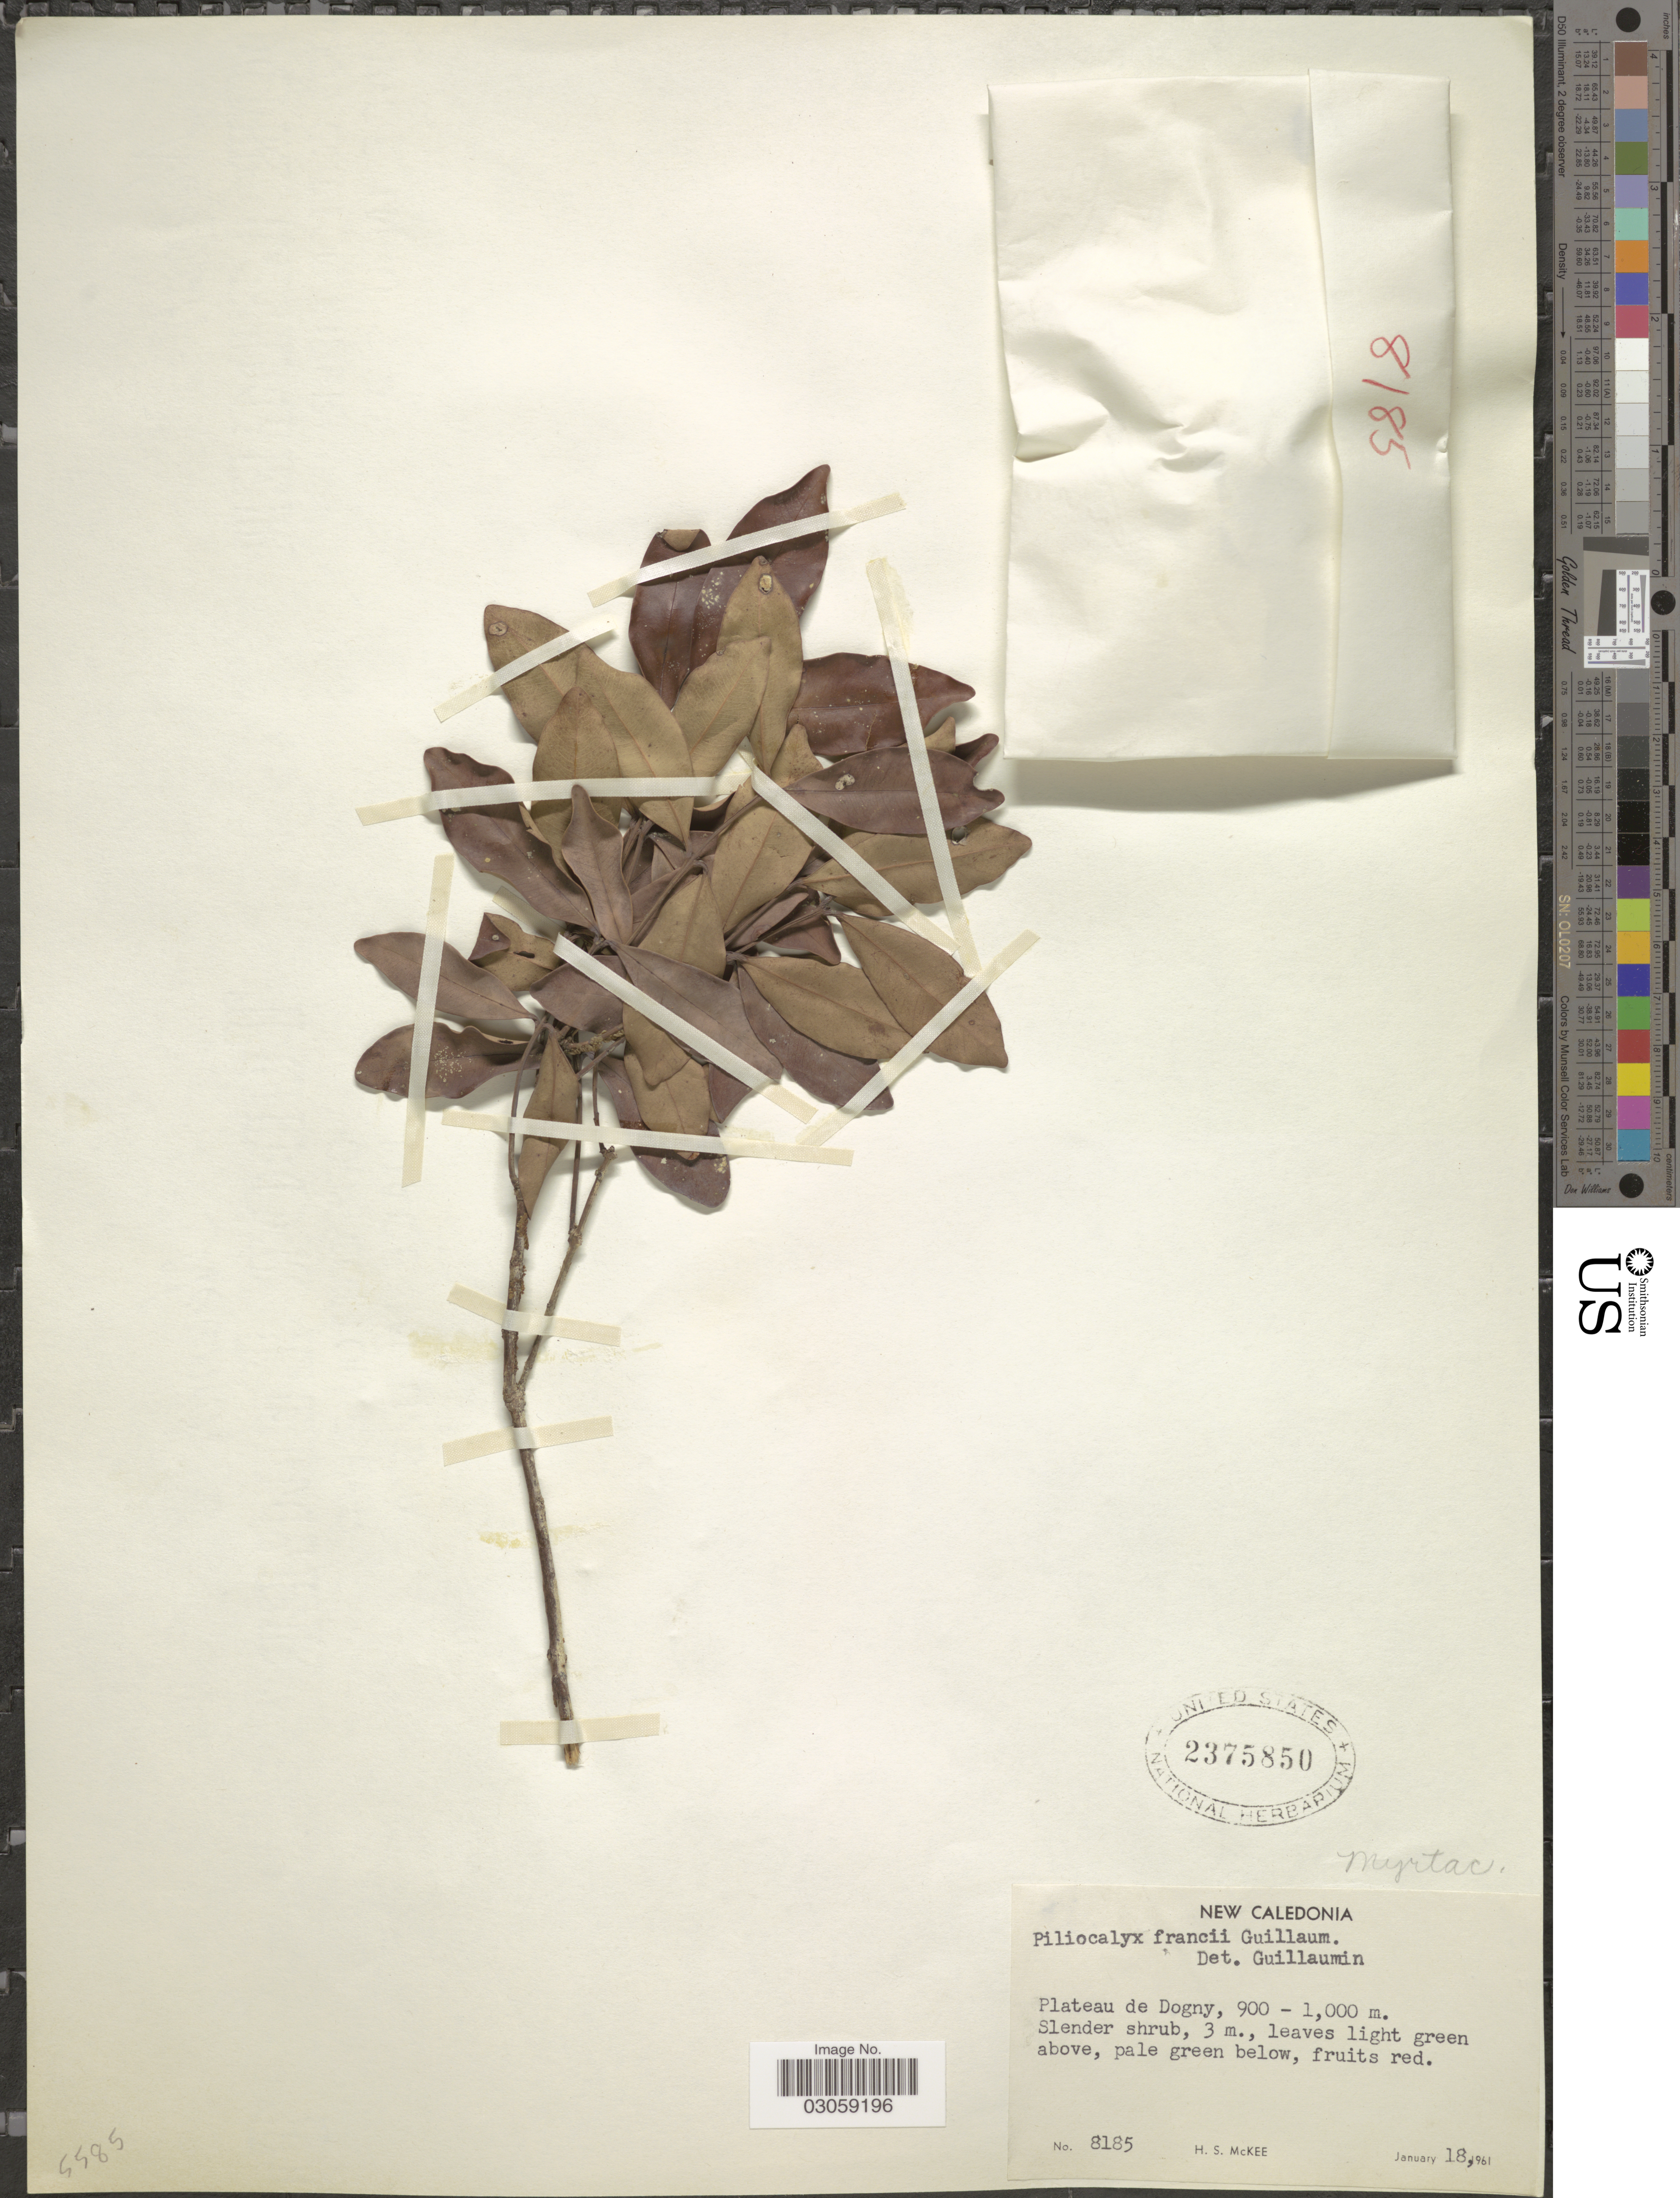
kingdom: Plantae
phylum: Tracheophyta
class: Magnoliopsida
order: Myrtales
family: Myrtaceae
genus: Syzygium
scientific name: Syzygium francii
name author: (Guillaumin) N. Snow et al.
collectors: H. S. McKee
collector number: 8185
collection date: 1961-01-18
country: New Caledonia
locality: Plateau de Dogny.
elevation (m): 900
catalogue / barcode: US 2375850